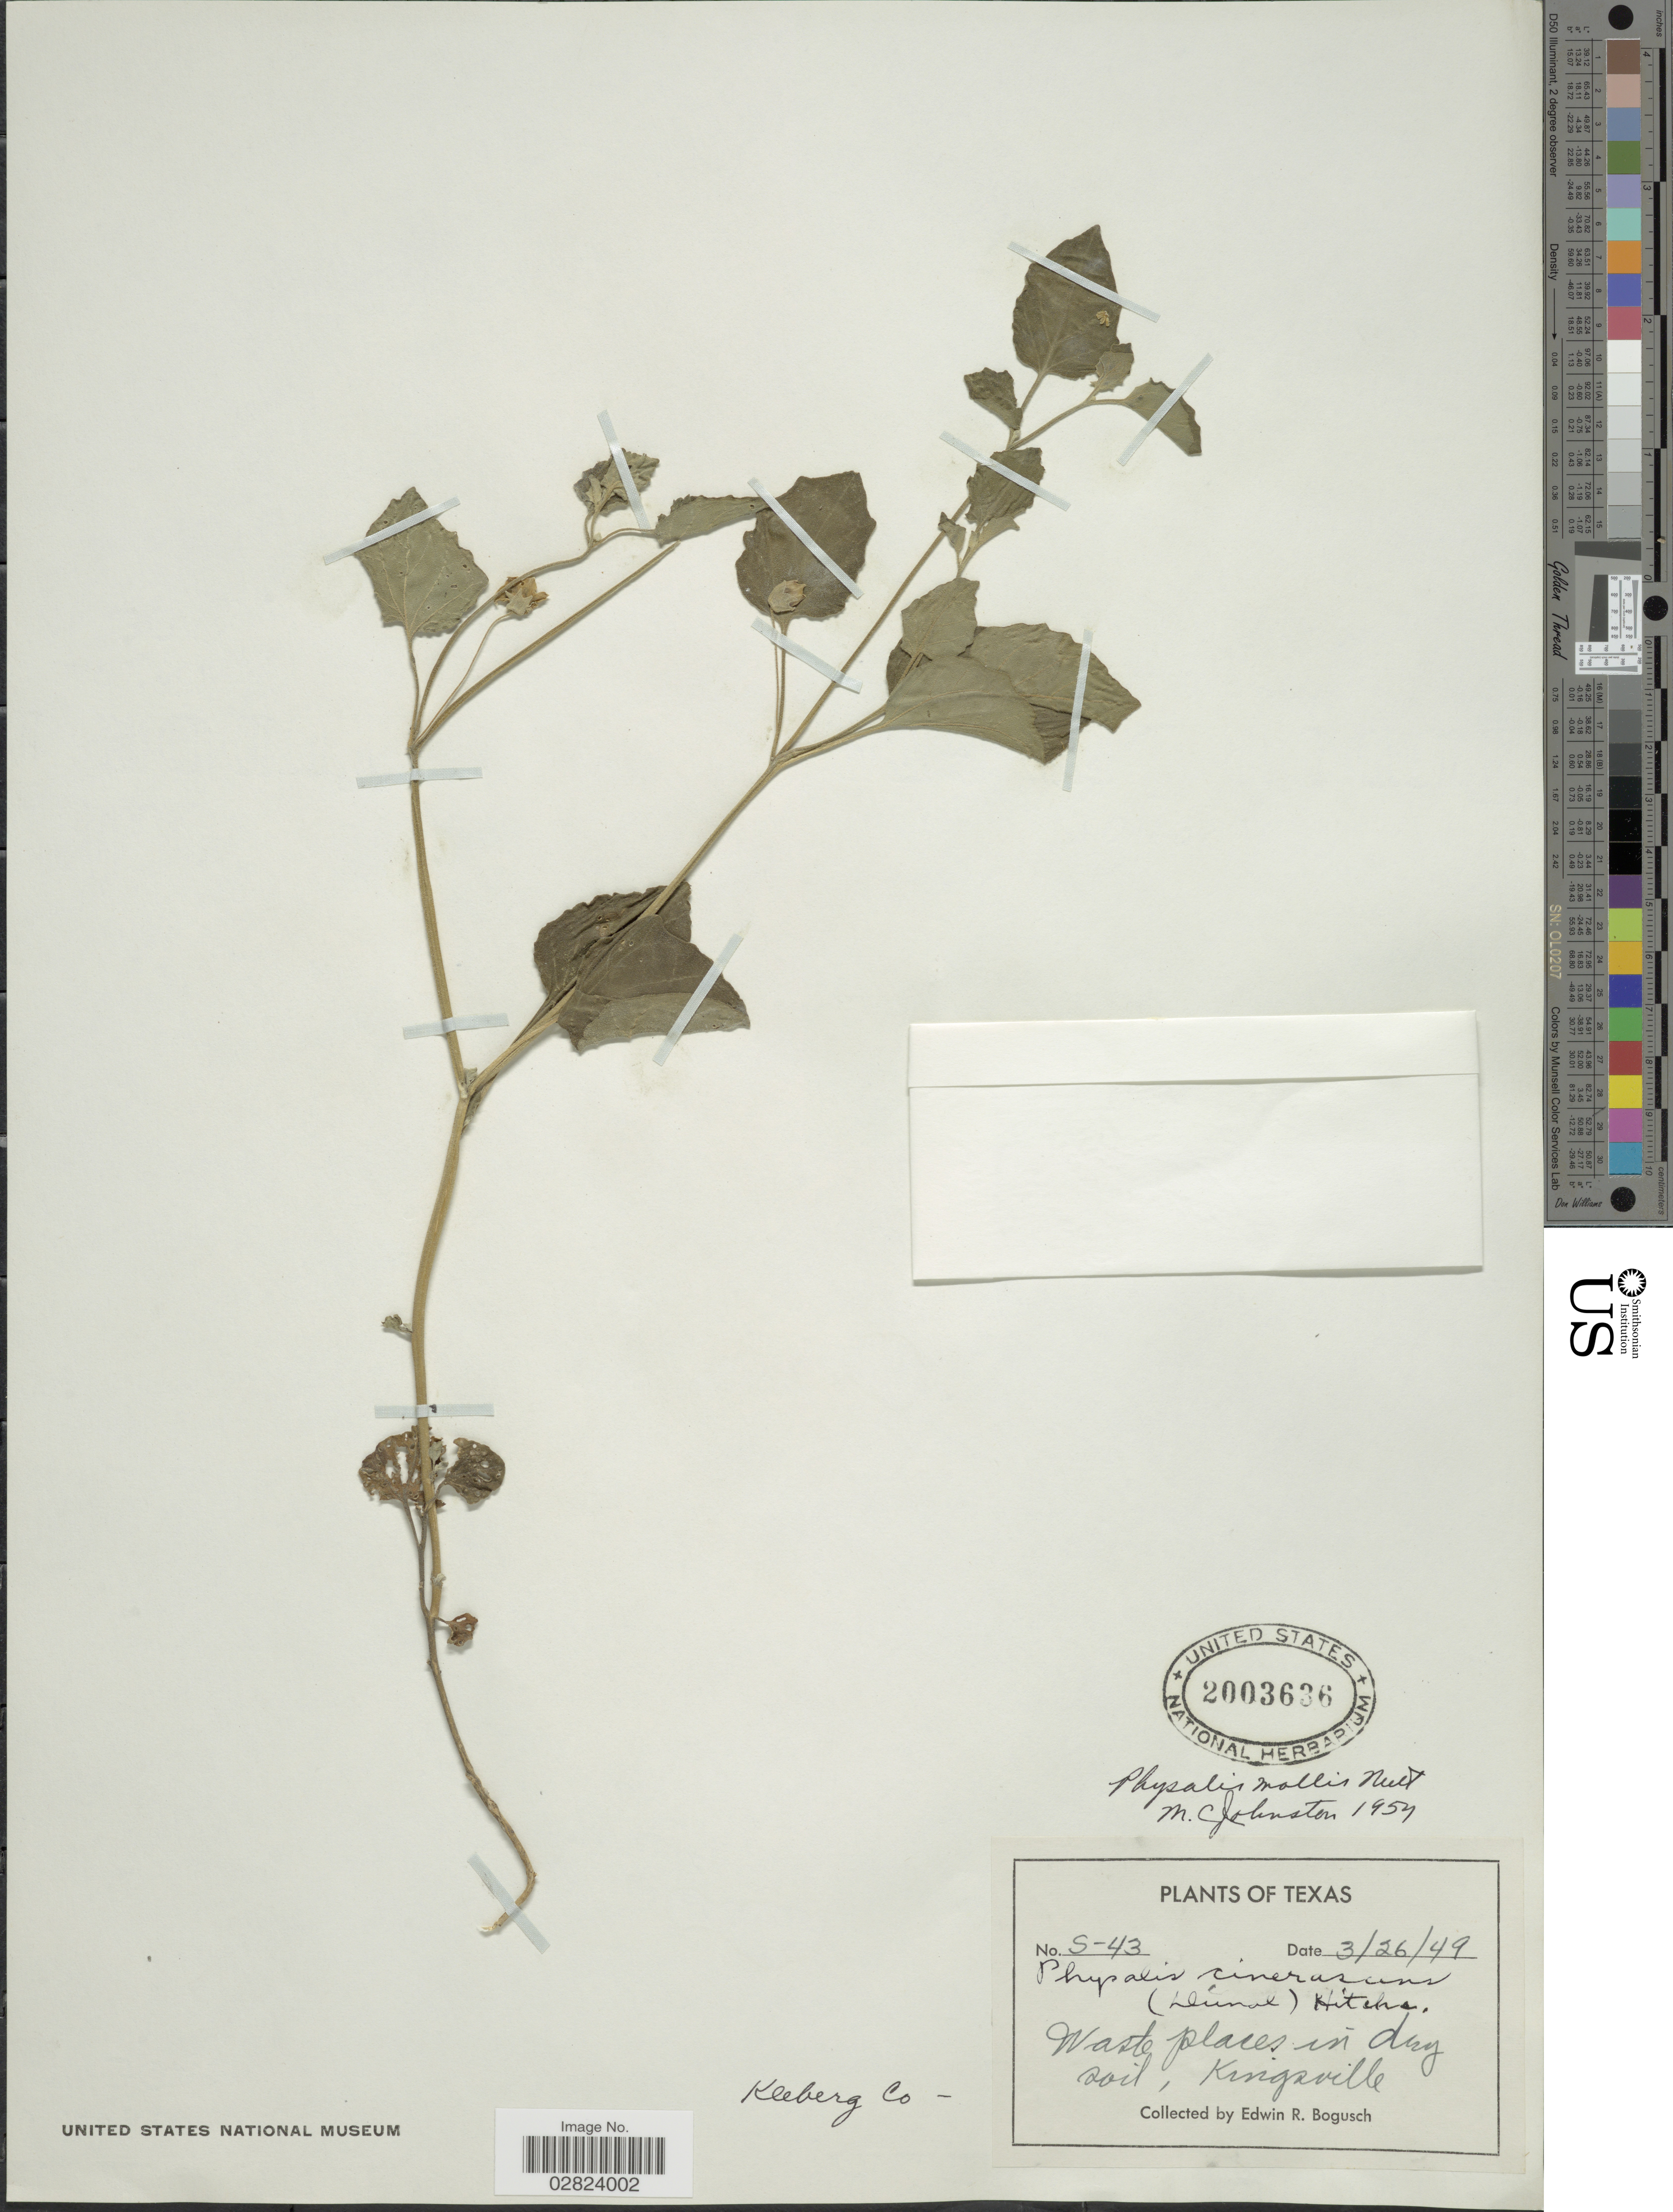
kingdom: Plantae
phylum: Tracheophyta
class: Magnoliopsida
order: Solanales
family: Solanaceae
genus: Physalis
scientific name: Physalis mollis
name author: Nutt.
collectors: E. Bogusch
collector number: S-43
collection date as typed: Transcribed d/m/y: 26/3/49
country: United States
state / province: Texas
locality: Kingsville. Kleberg Co.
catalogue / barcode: US 2003636